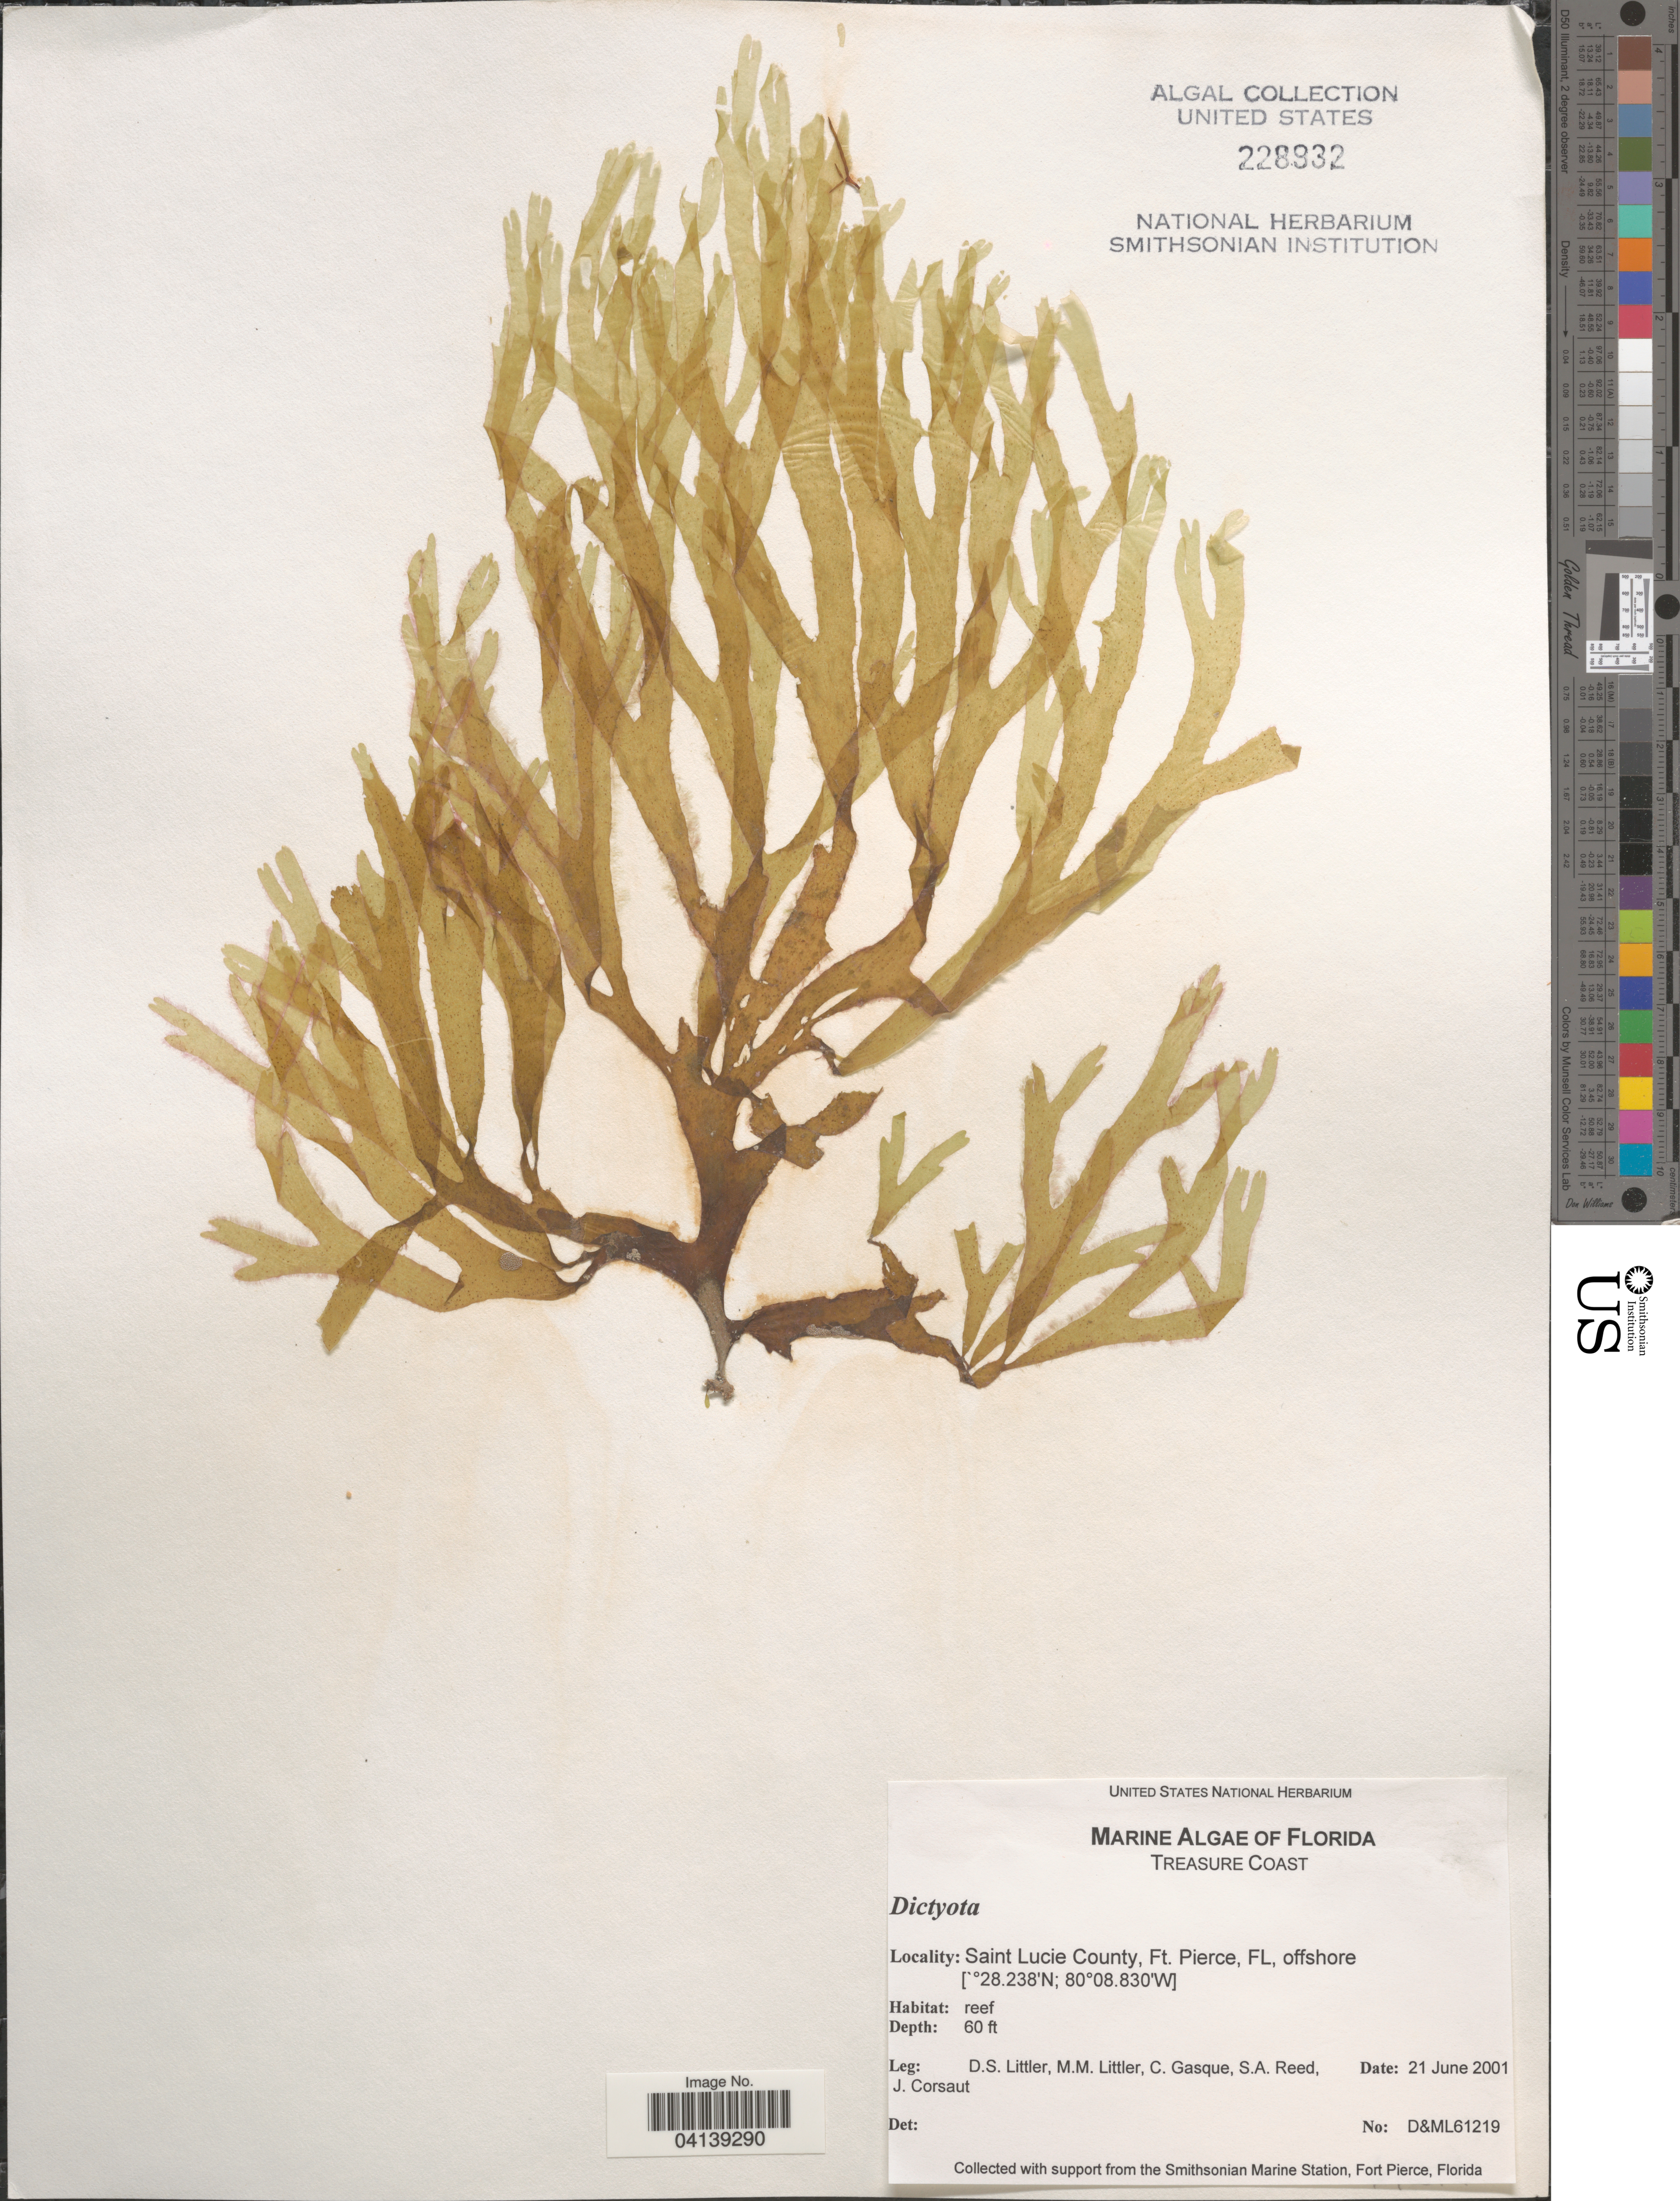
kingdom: Chromista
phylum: Ochrophyta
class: Phaeophyceae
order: Dictyotales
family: Dictyotaceae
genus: Dictyota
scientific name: Dictyota sp.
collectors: D. S. Littler, C. Gasque, S. Reed & J. Corsaut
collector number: D&ML61219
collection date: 2001-06-21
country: United States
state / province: Florida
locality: Treasure Coast. Saint Lucie County, Ft. Pierce, offshore.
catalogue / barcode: US 228932